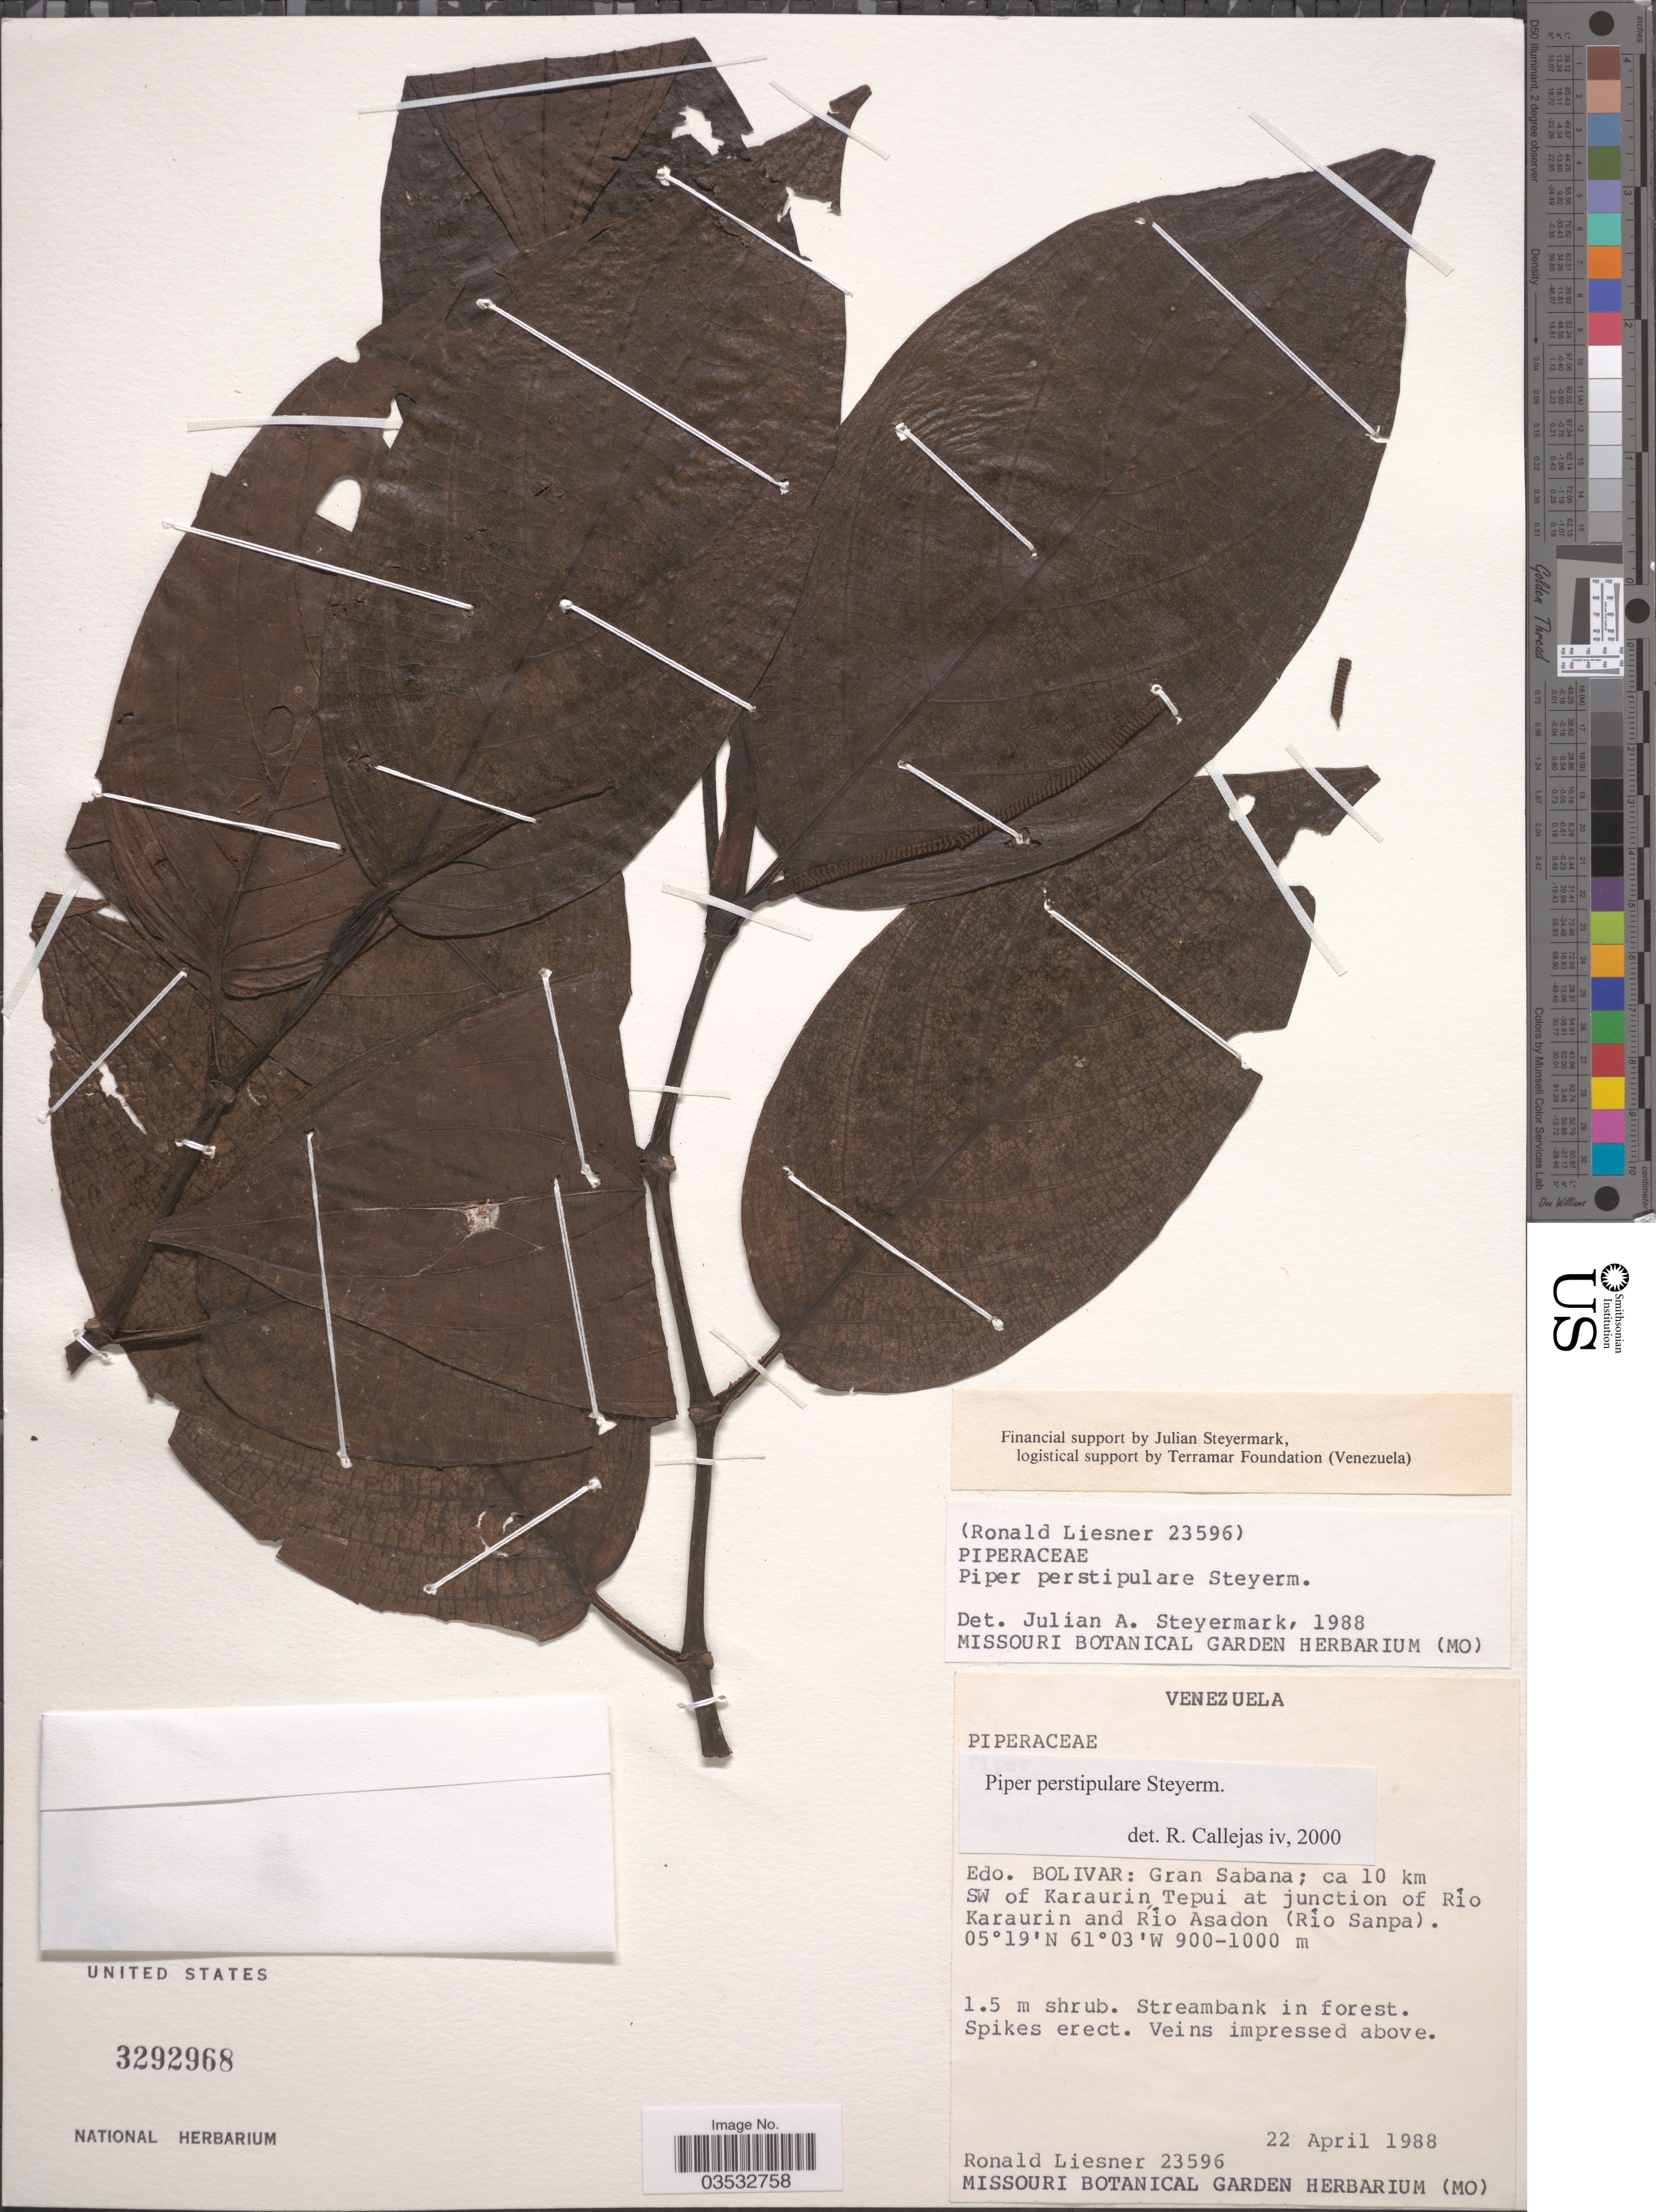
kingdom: Plantae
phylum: Tracheophyta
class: Magnoliopsida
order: Piperales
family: Piperaceae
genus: Piper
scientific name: Piper perstipulare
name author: Steyerm.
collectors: R. L. Liesner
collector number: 23596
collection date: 1988-04-22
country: Venezuela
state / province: Bolivar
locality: Gran Sabana; ca 10 km SW of Karaurin Tepui at junction of Rio Karaurin and Rio Asadon (Río Sanpa).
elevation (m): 900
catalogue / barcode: US 3292968